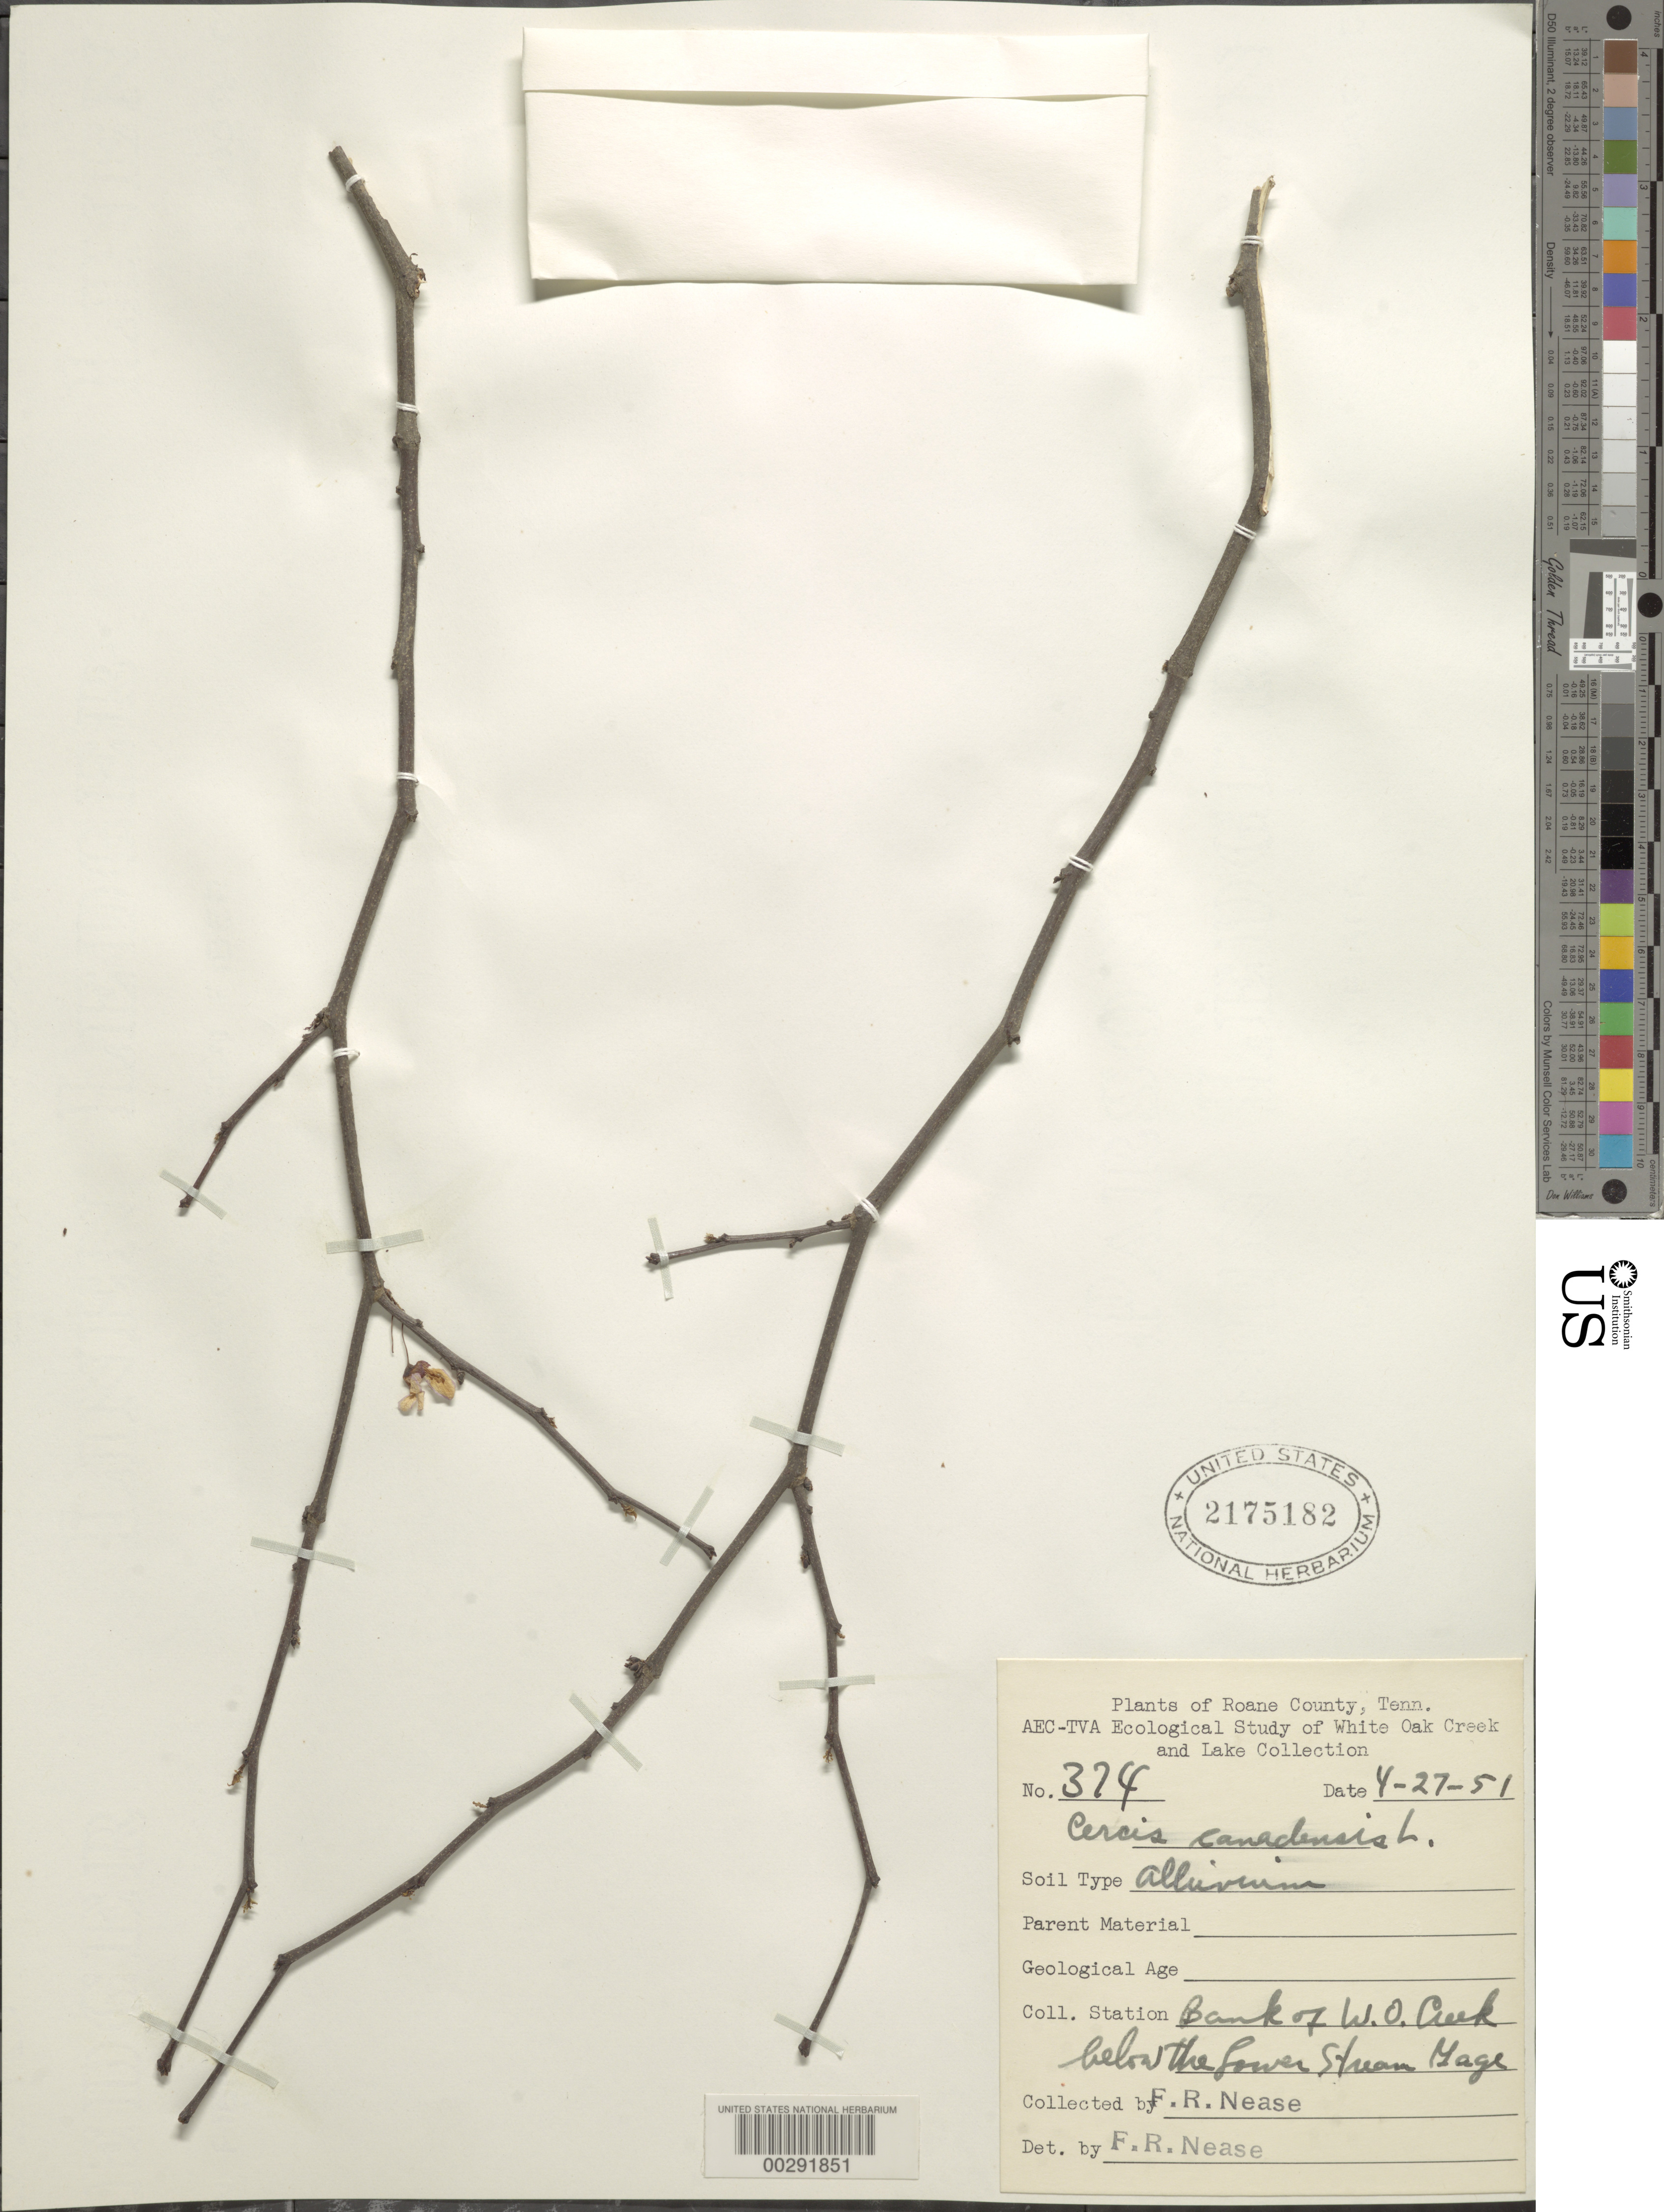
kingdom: Plantae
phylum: Tracheophyta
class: Magnoliopsida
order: Fabales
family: Fabaceae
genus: Cercis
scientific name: Cercis canadensis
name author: L.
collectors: F. Nease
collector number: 374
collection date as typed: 27 Apr 1951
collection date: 1951-04-27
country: United States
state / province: Tennessee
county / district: Roane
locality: Bank of white oak creek below the lower stream gage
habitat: Alluvium soil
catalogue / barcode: US 2175182